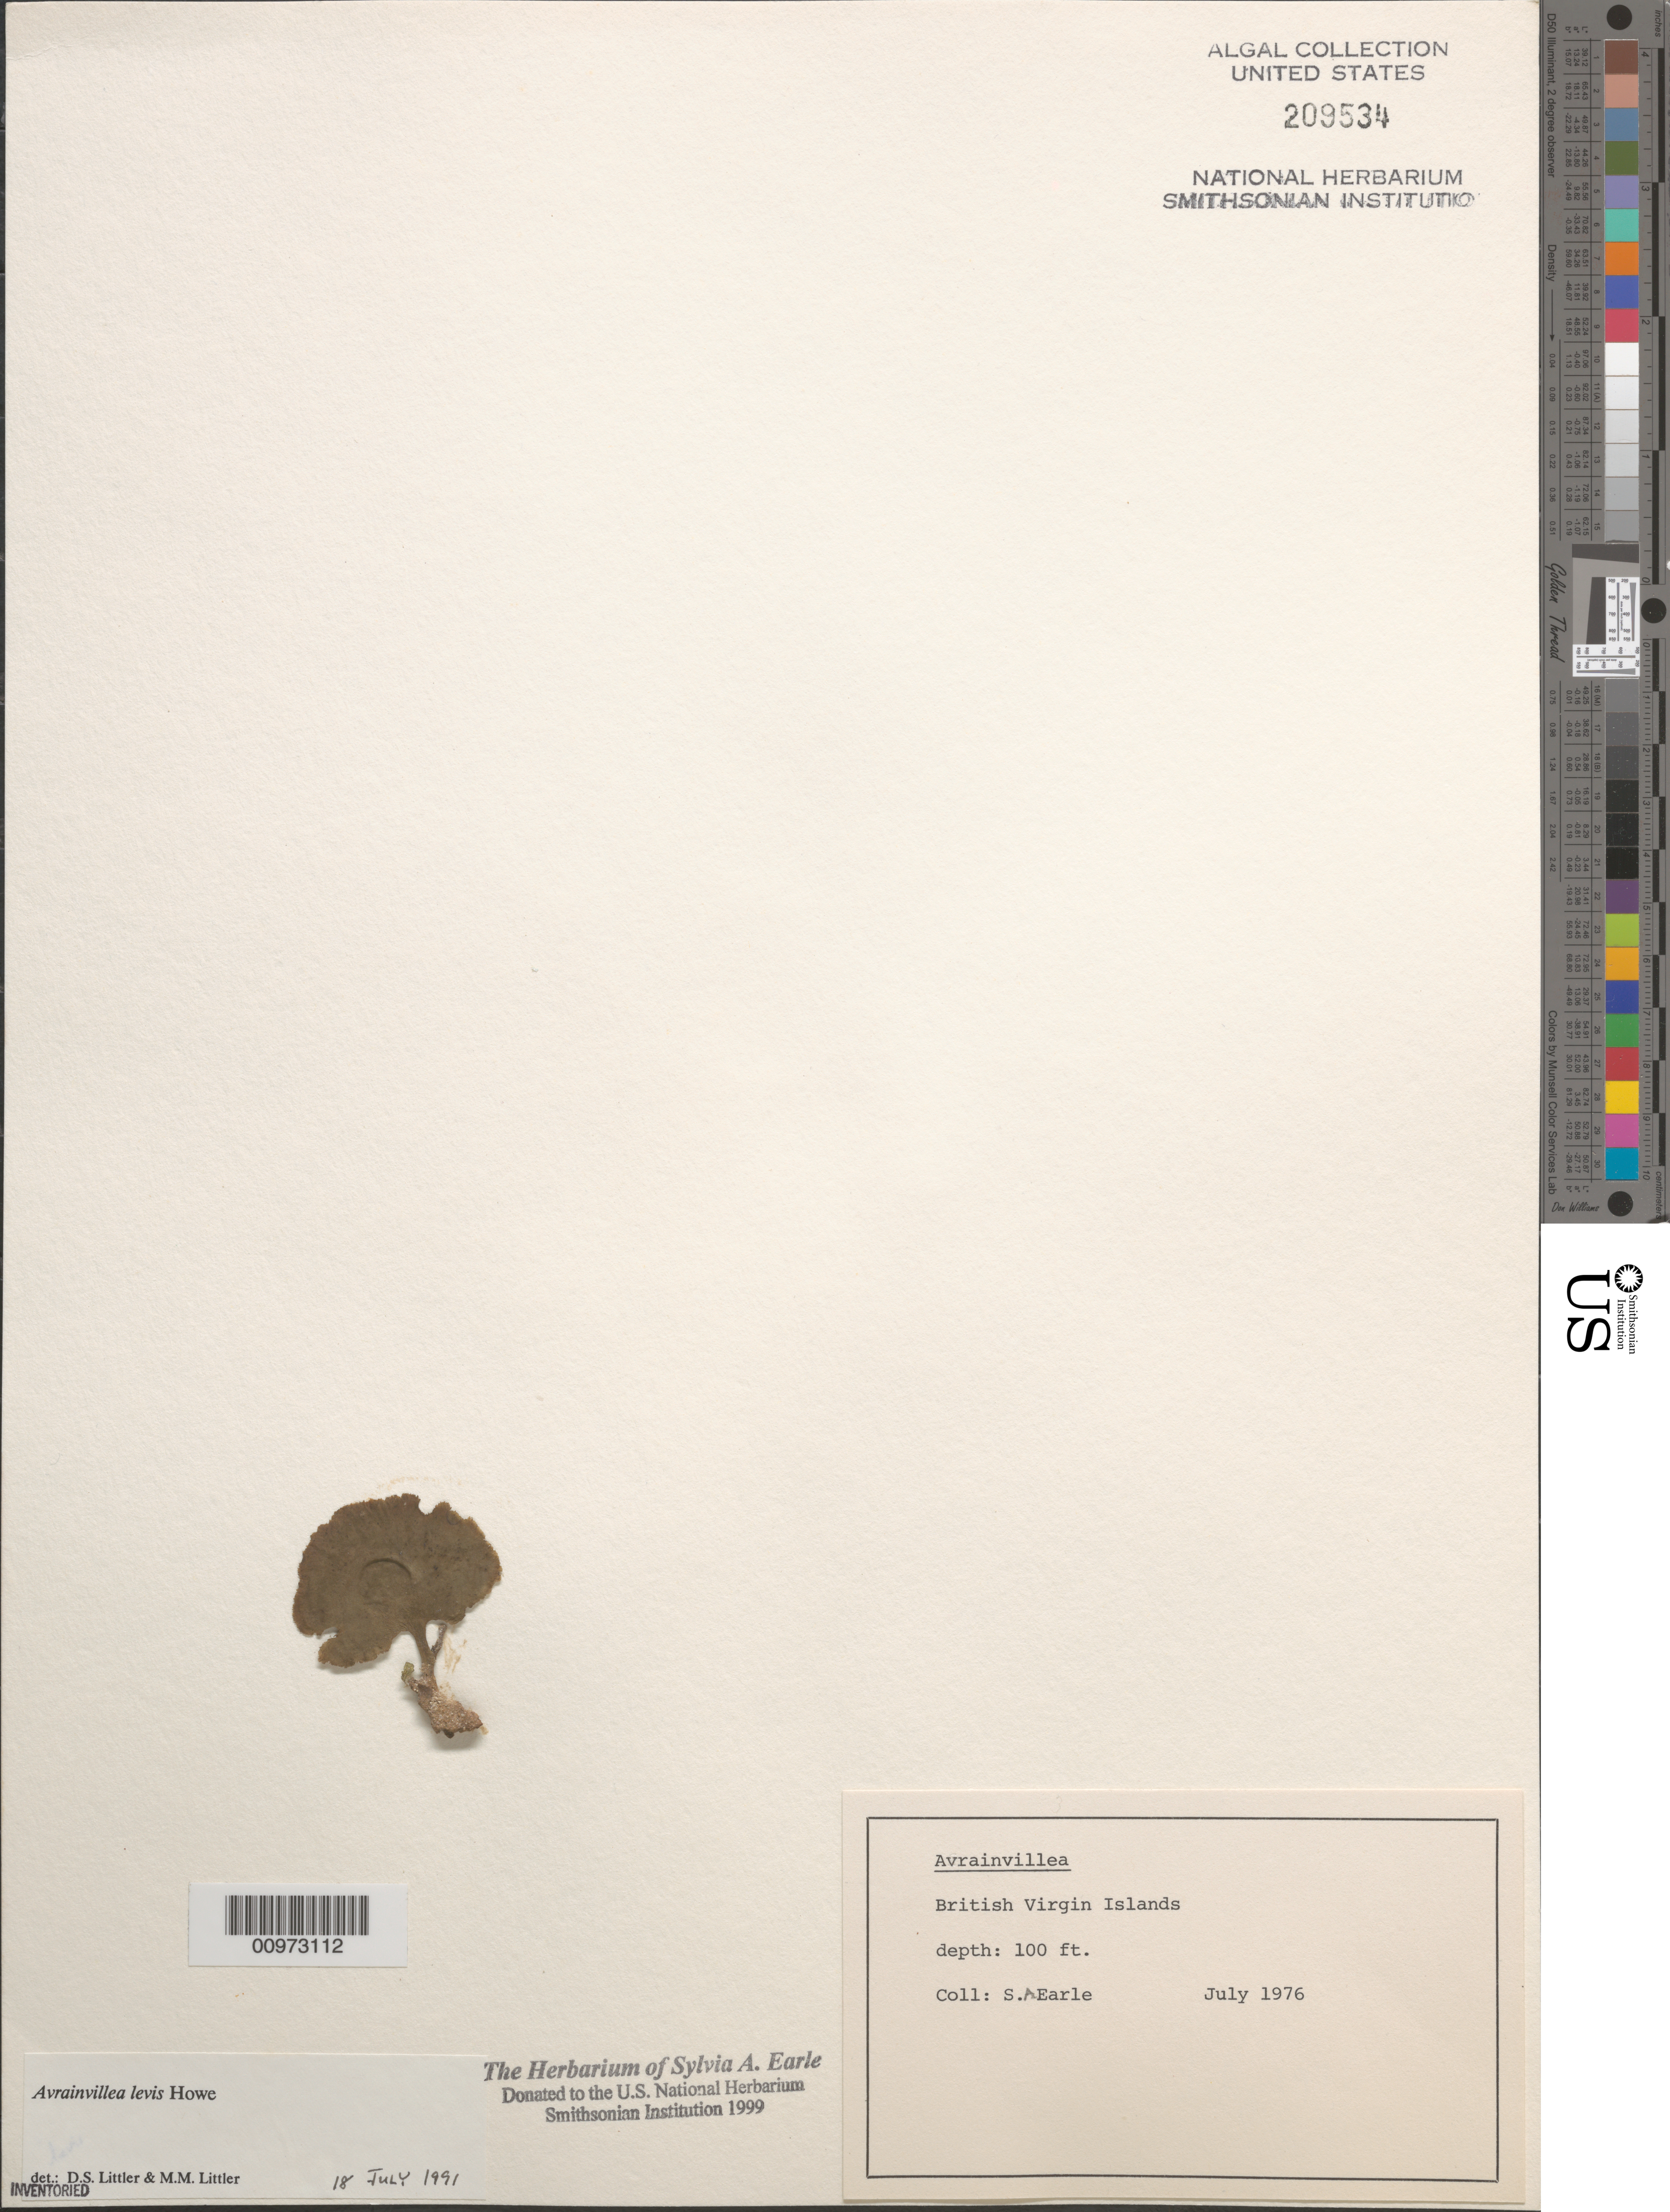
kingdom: Plantae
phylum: Chlorophyta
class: Ulvophyceae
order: Bryopsidales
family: Dichotomosiphonaceae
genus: Avrainvillea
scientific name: Avrainvillea levis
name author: M. Howe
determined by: Littler, D. S.; Littler, M. M.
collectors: S. A. Earle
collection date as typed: Jul 1976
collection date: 1976-07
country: British Virgin Islands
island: Virgin Islands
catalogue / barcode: US 209534